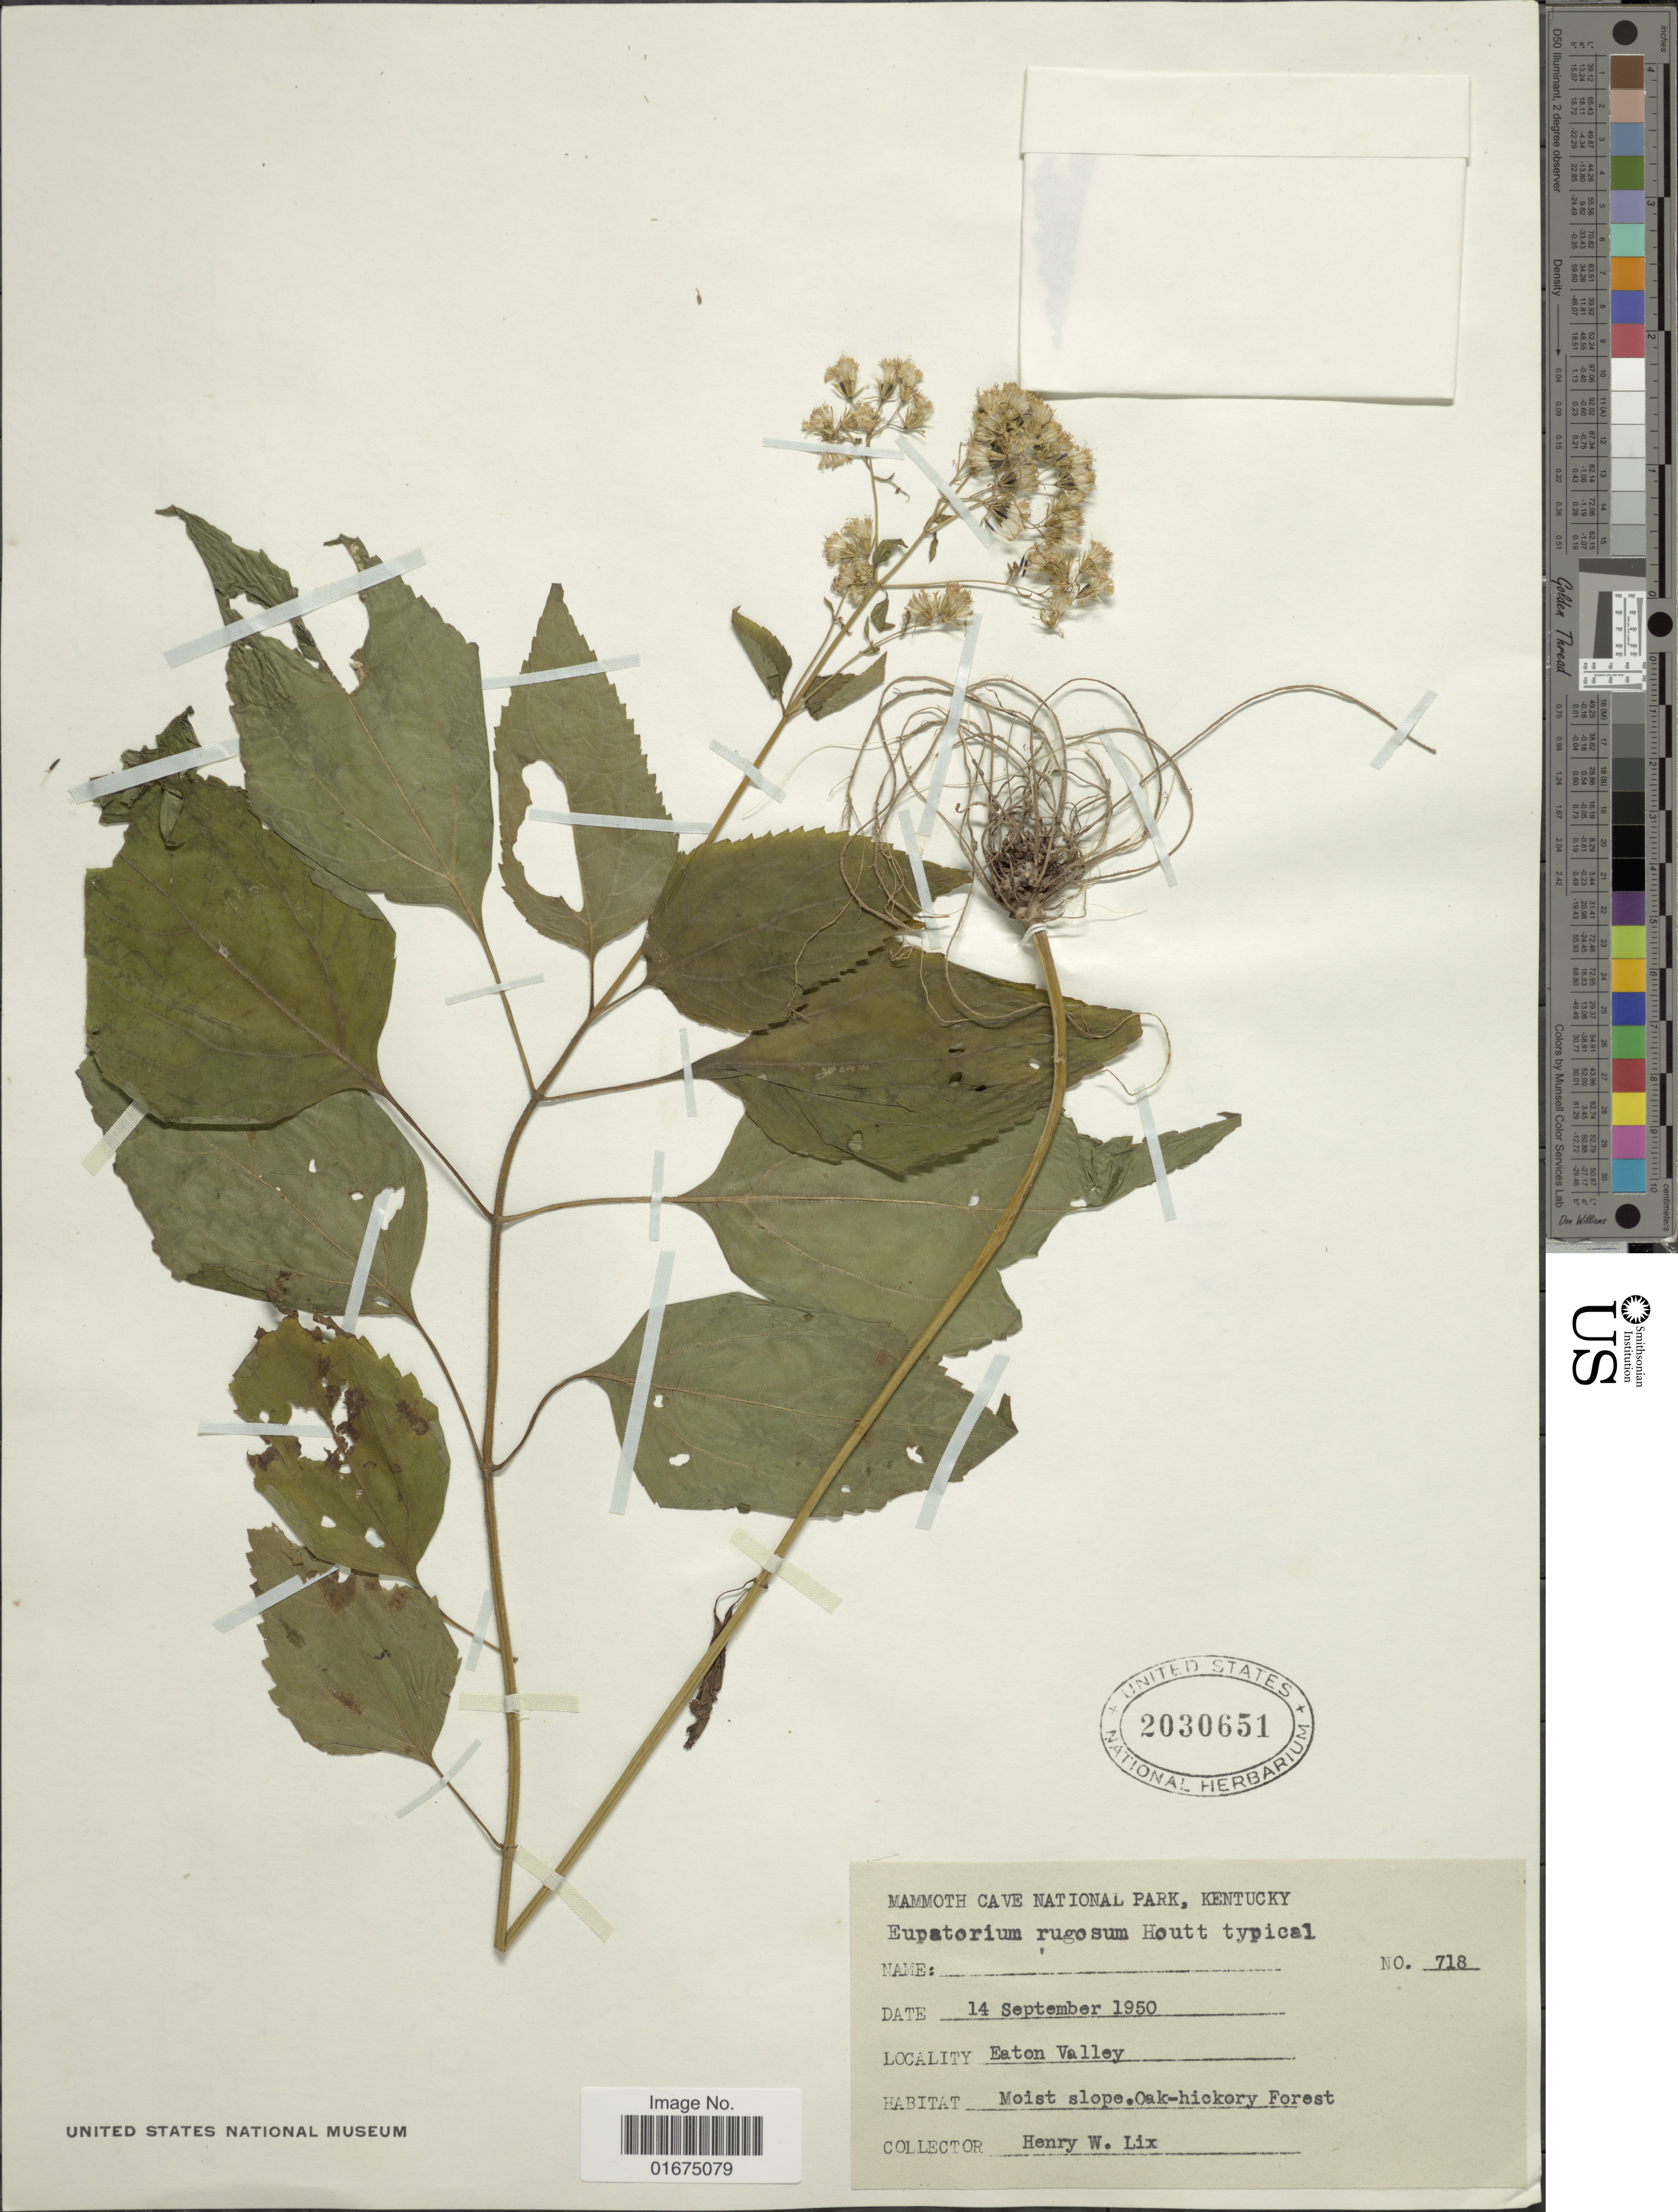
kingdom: Plantae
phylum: Tracheophyta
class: Magnoliopsida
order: Asterales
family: Asteraceae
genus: Ageratina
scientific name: Ageratina altissima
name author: (L.) R.M. King & H. Rob.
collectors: H. W. Lix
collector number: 718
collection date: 1950-09-14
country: United States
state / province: Kentucky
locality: Mammoth Cave National Park, Eaton Valley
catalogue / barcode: US 2030651